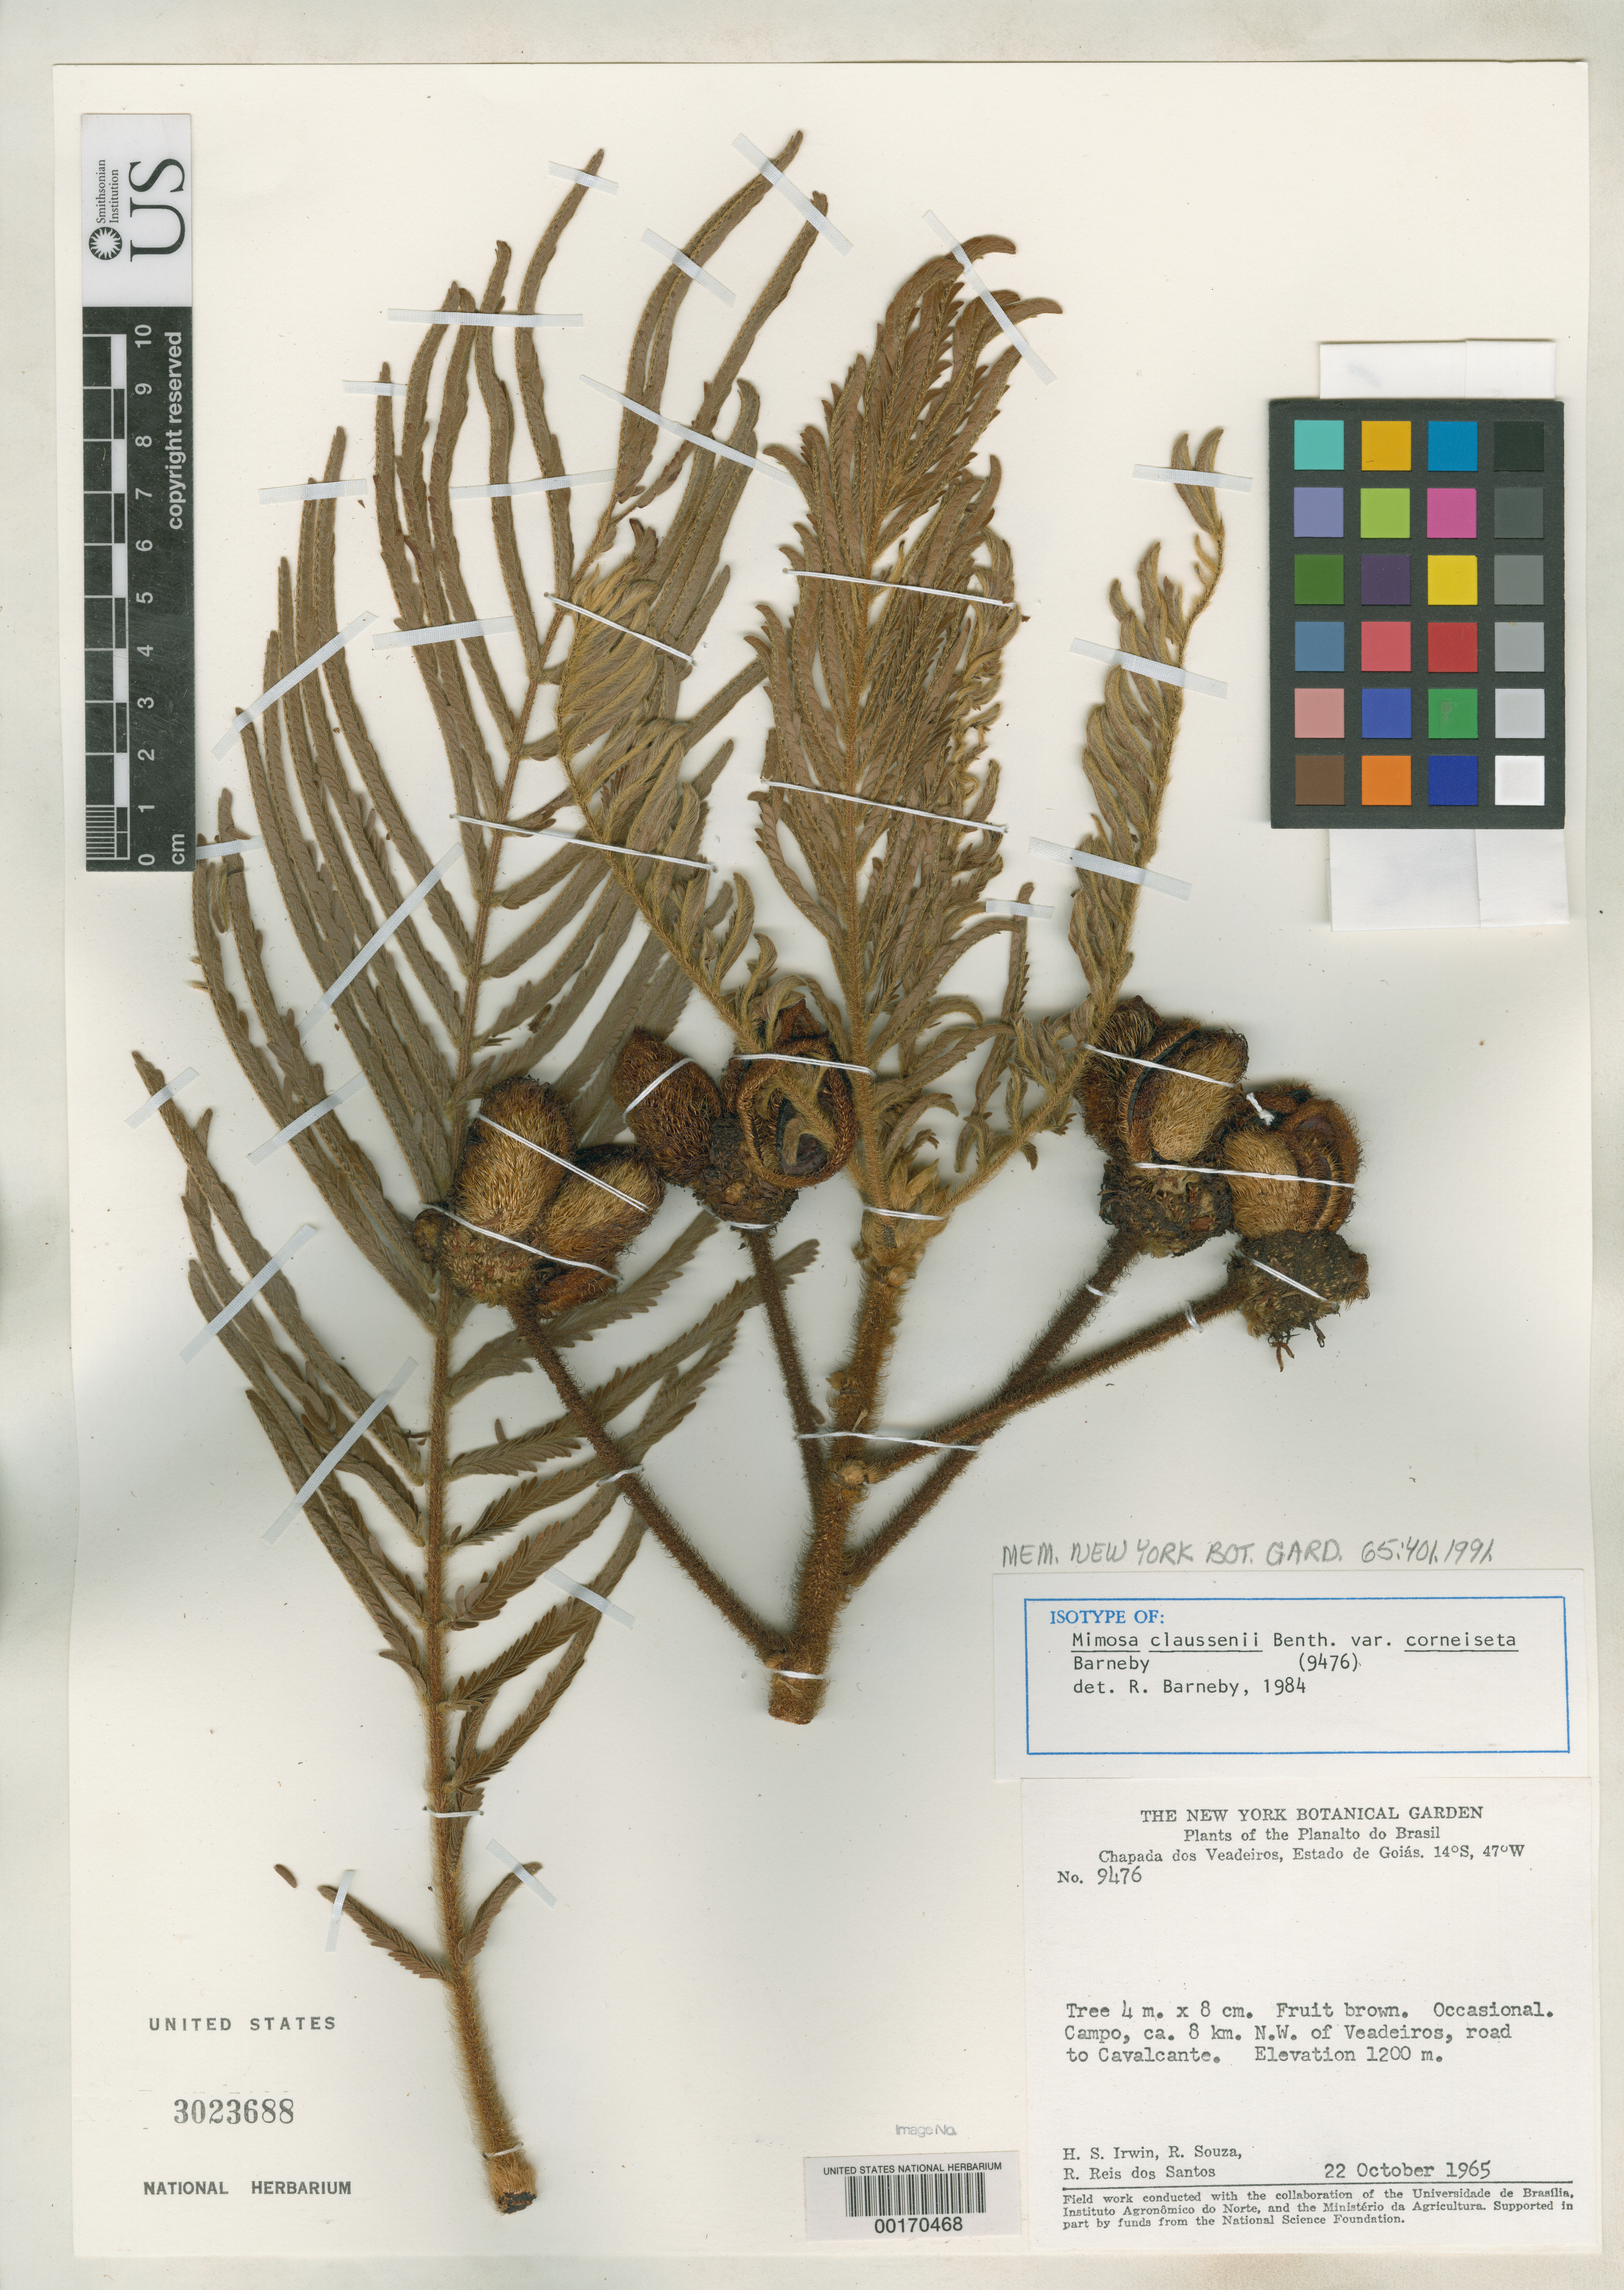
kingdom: Plantae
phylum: Tracheophyta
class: Magnoliopsida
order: Fabales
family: Fabaceae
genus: Mimosa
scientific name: Mimosa claussenii var. corneiseta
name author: Barneby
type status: Isotype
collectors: H. Irwin, R. Souza & R. G. P. Santos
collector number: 9476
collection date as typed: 22 Oct 1965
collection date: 1965-10-22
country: Brazil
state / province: Goiás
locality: Camp, 8 km NW of Veadeiros, road to Cavalcante.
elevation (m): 1200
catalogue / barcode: US 3023688